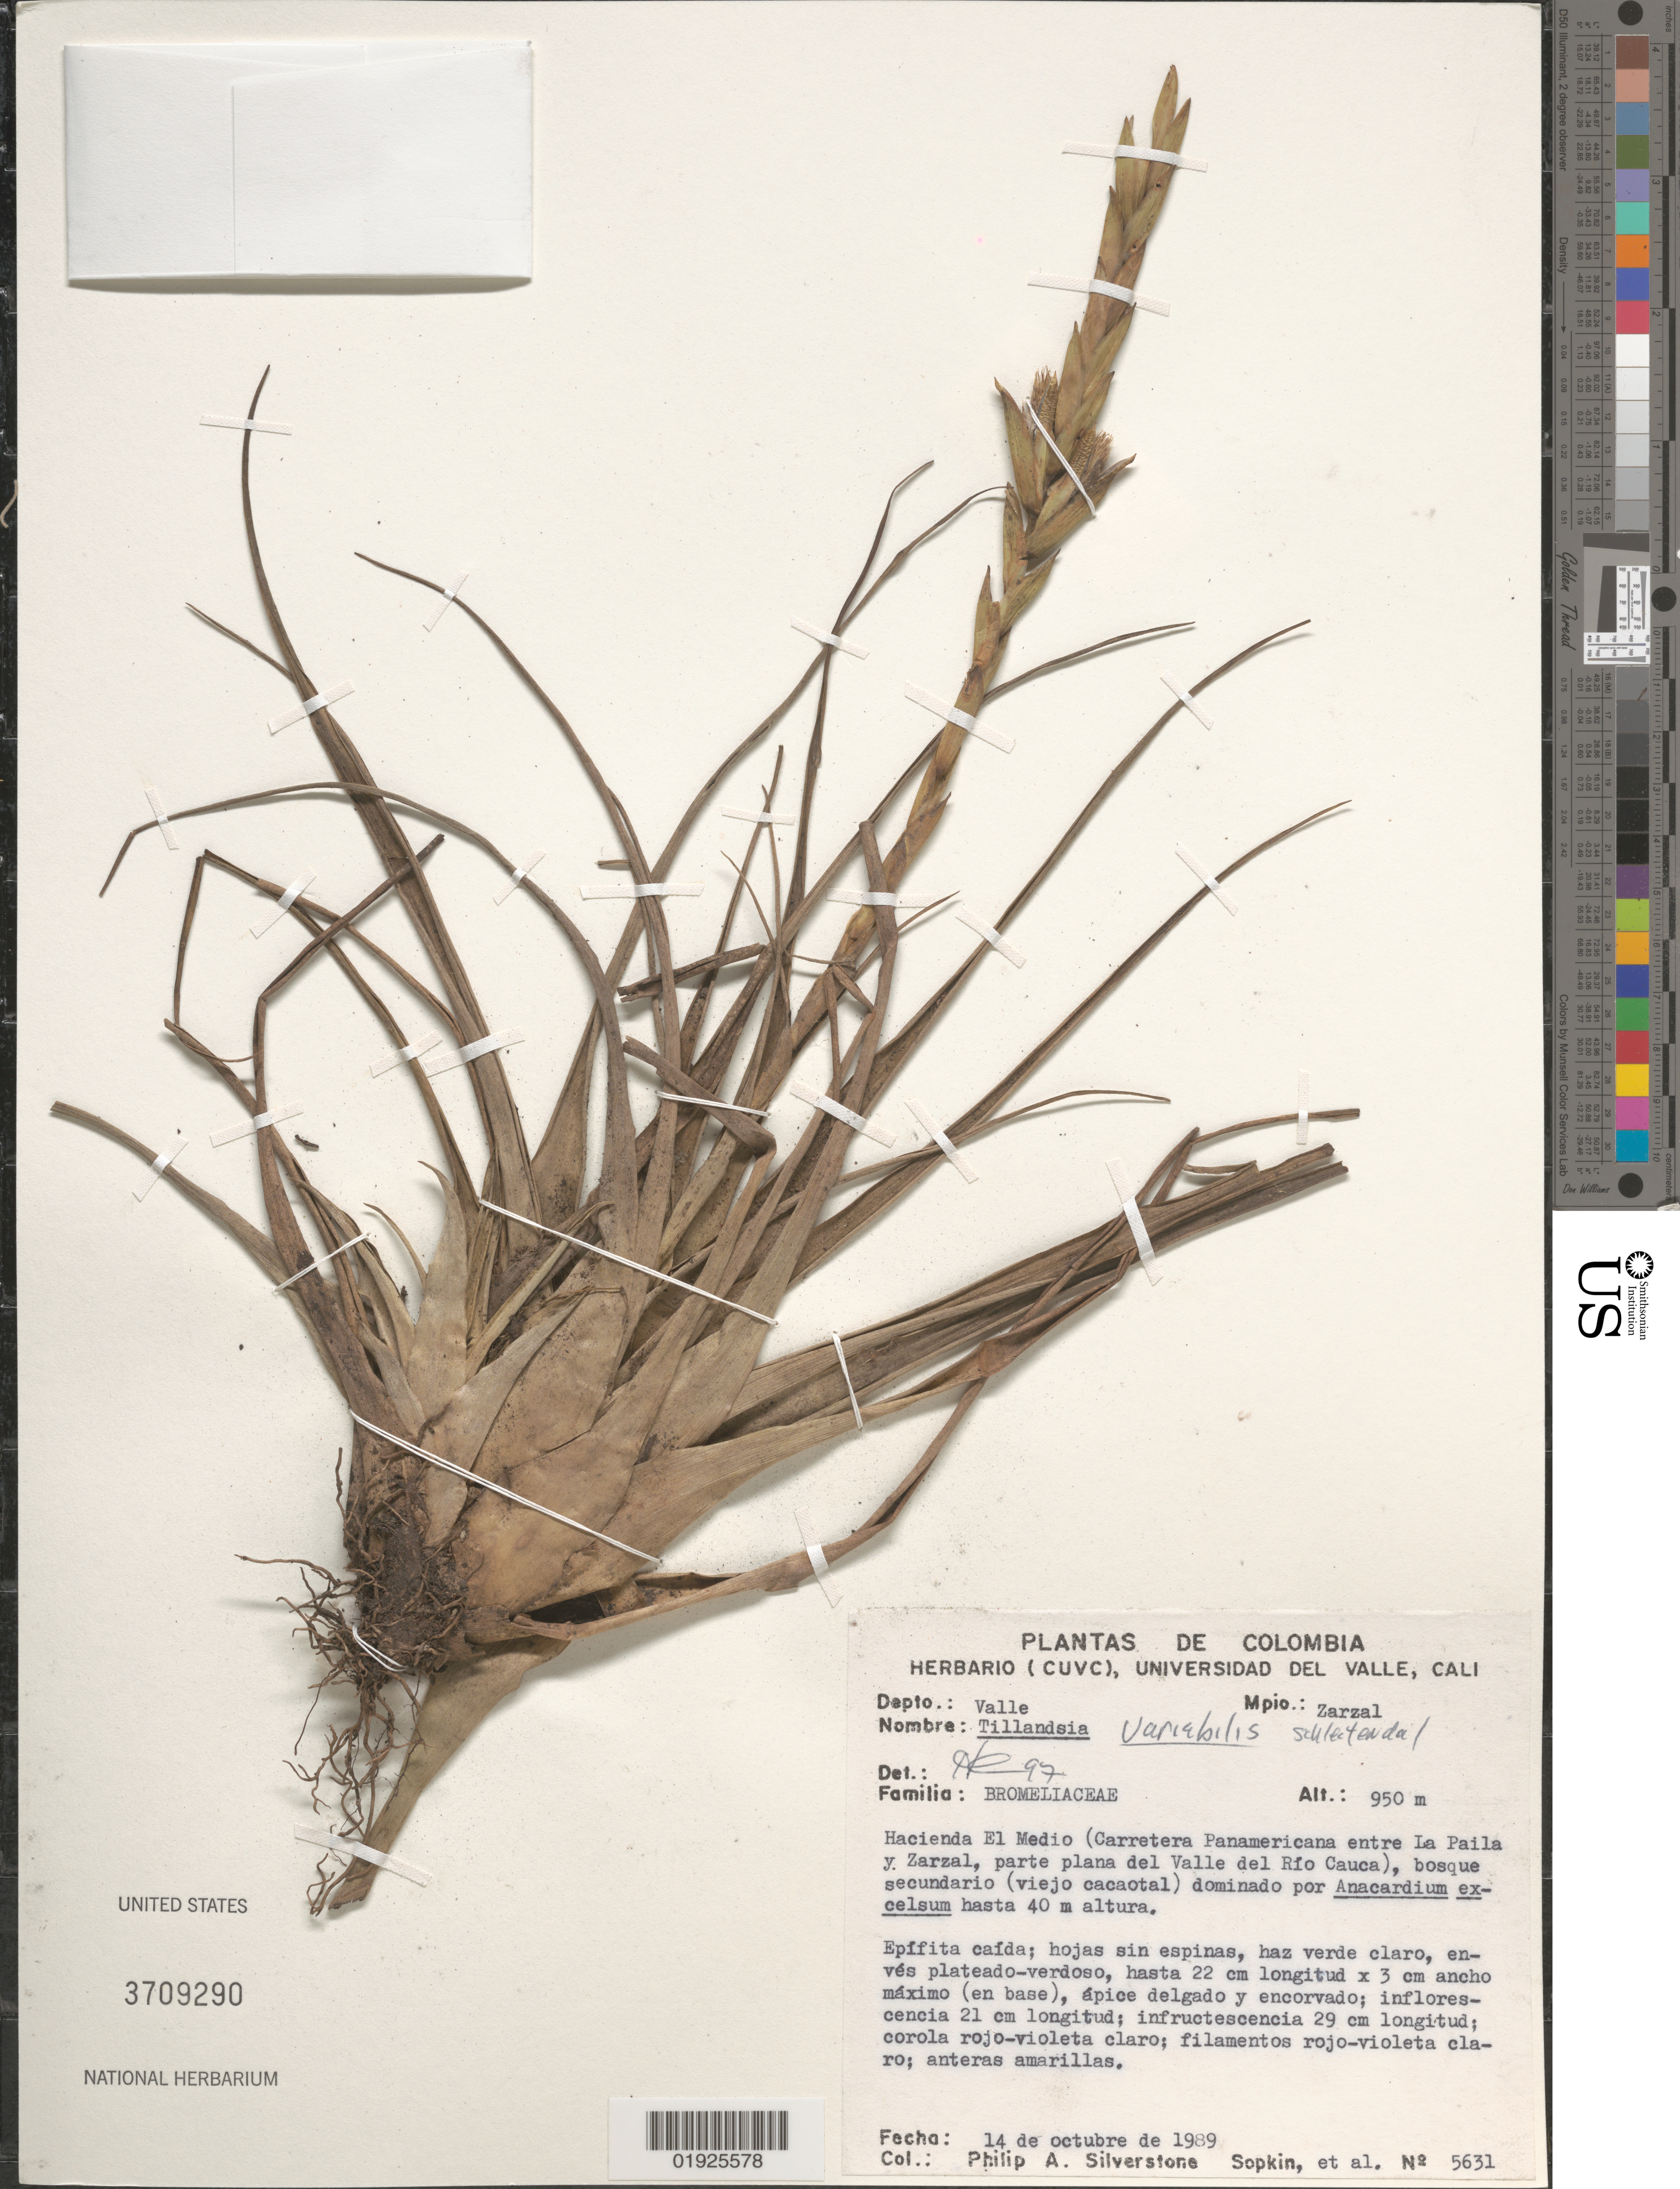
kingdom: Plantae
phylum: Tracheophyta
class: Liliopsida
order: Poales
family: Bromeliaceae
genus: Tillandsia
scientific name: Tillandsia variabilis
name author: Schltdl.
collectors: P. A. Silverstone-Sopkin et al.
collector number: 5631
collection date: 1989-10-14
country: Colombia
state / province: Valle del Cauca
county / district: Zarzal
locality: Hacienda El Medio (Carretera Panamericana entre La Paila y Zarzal, parte plana del Valle del Rio Cauca).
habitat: Bosque secundario (viejo cacaotal).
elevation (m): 950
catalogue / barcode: US 3709290